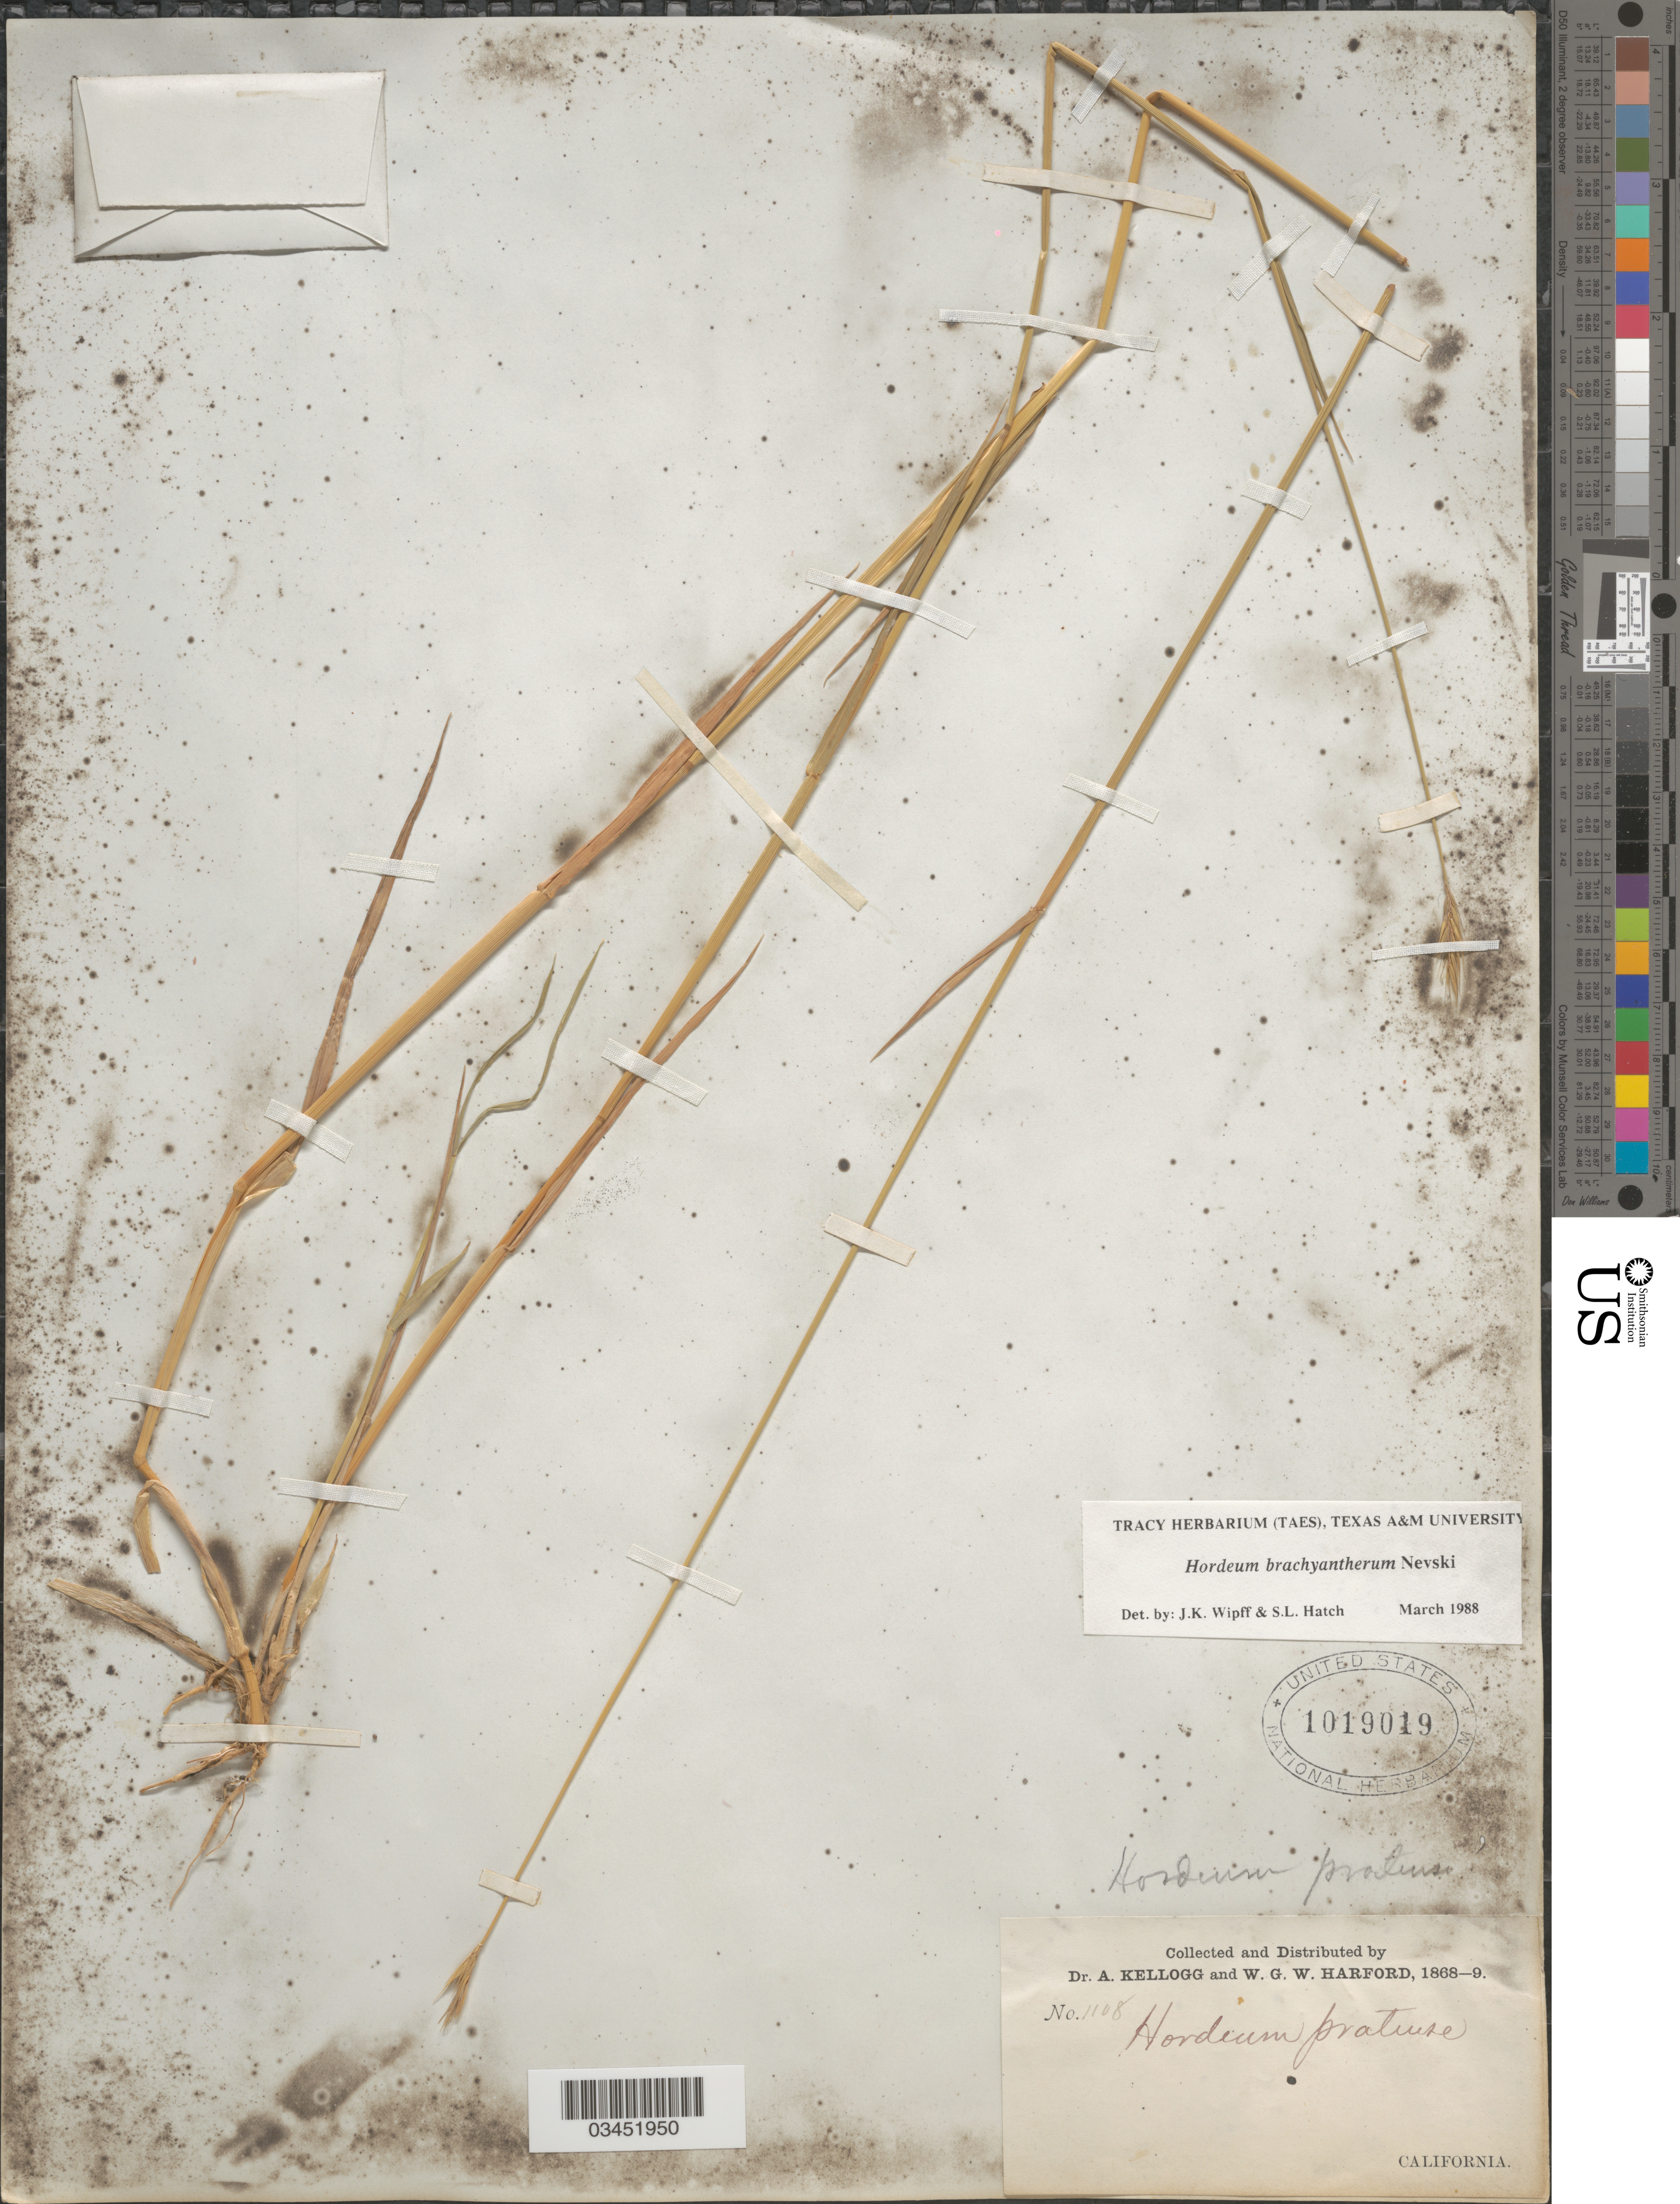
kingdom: Plantae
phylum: Tracheophyta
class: Liliopsida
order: Poales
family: Poaceae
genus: Hordeum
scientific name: Hordeum brachyantherum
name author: Nevski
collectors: A. Kellogg & W. G. W. Harford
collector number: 1108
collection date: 1868/1869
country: United States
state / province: California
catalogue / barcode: US 1019019